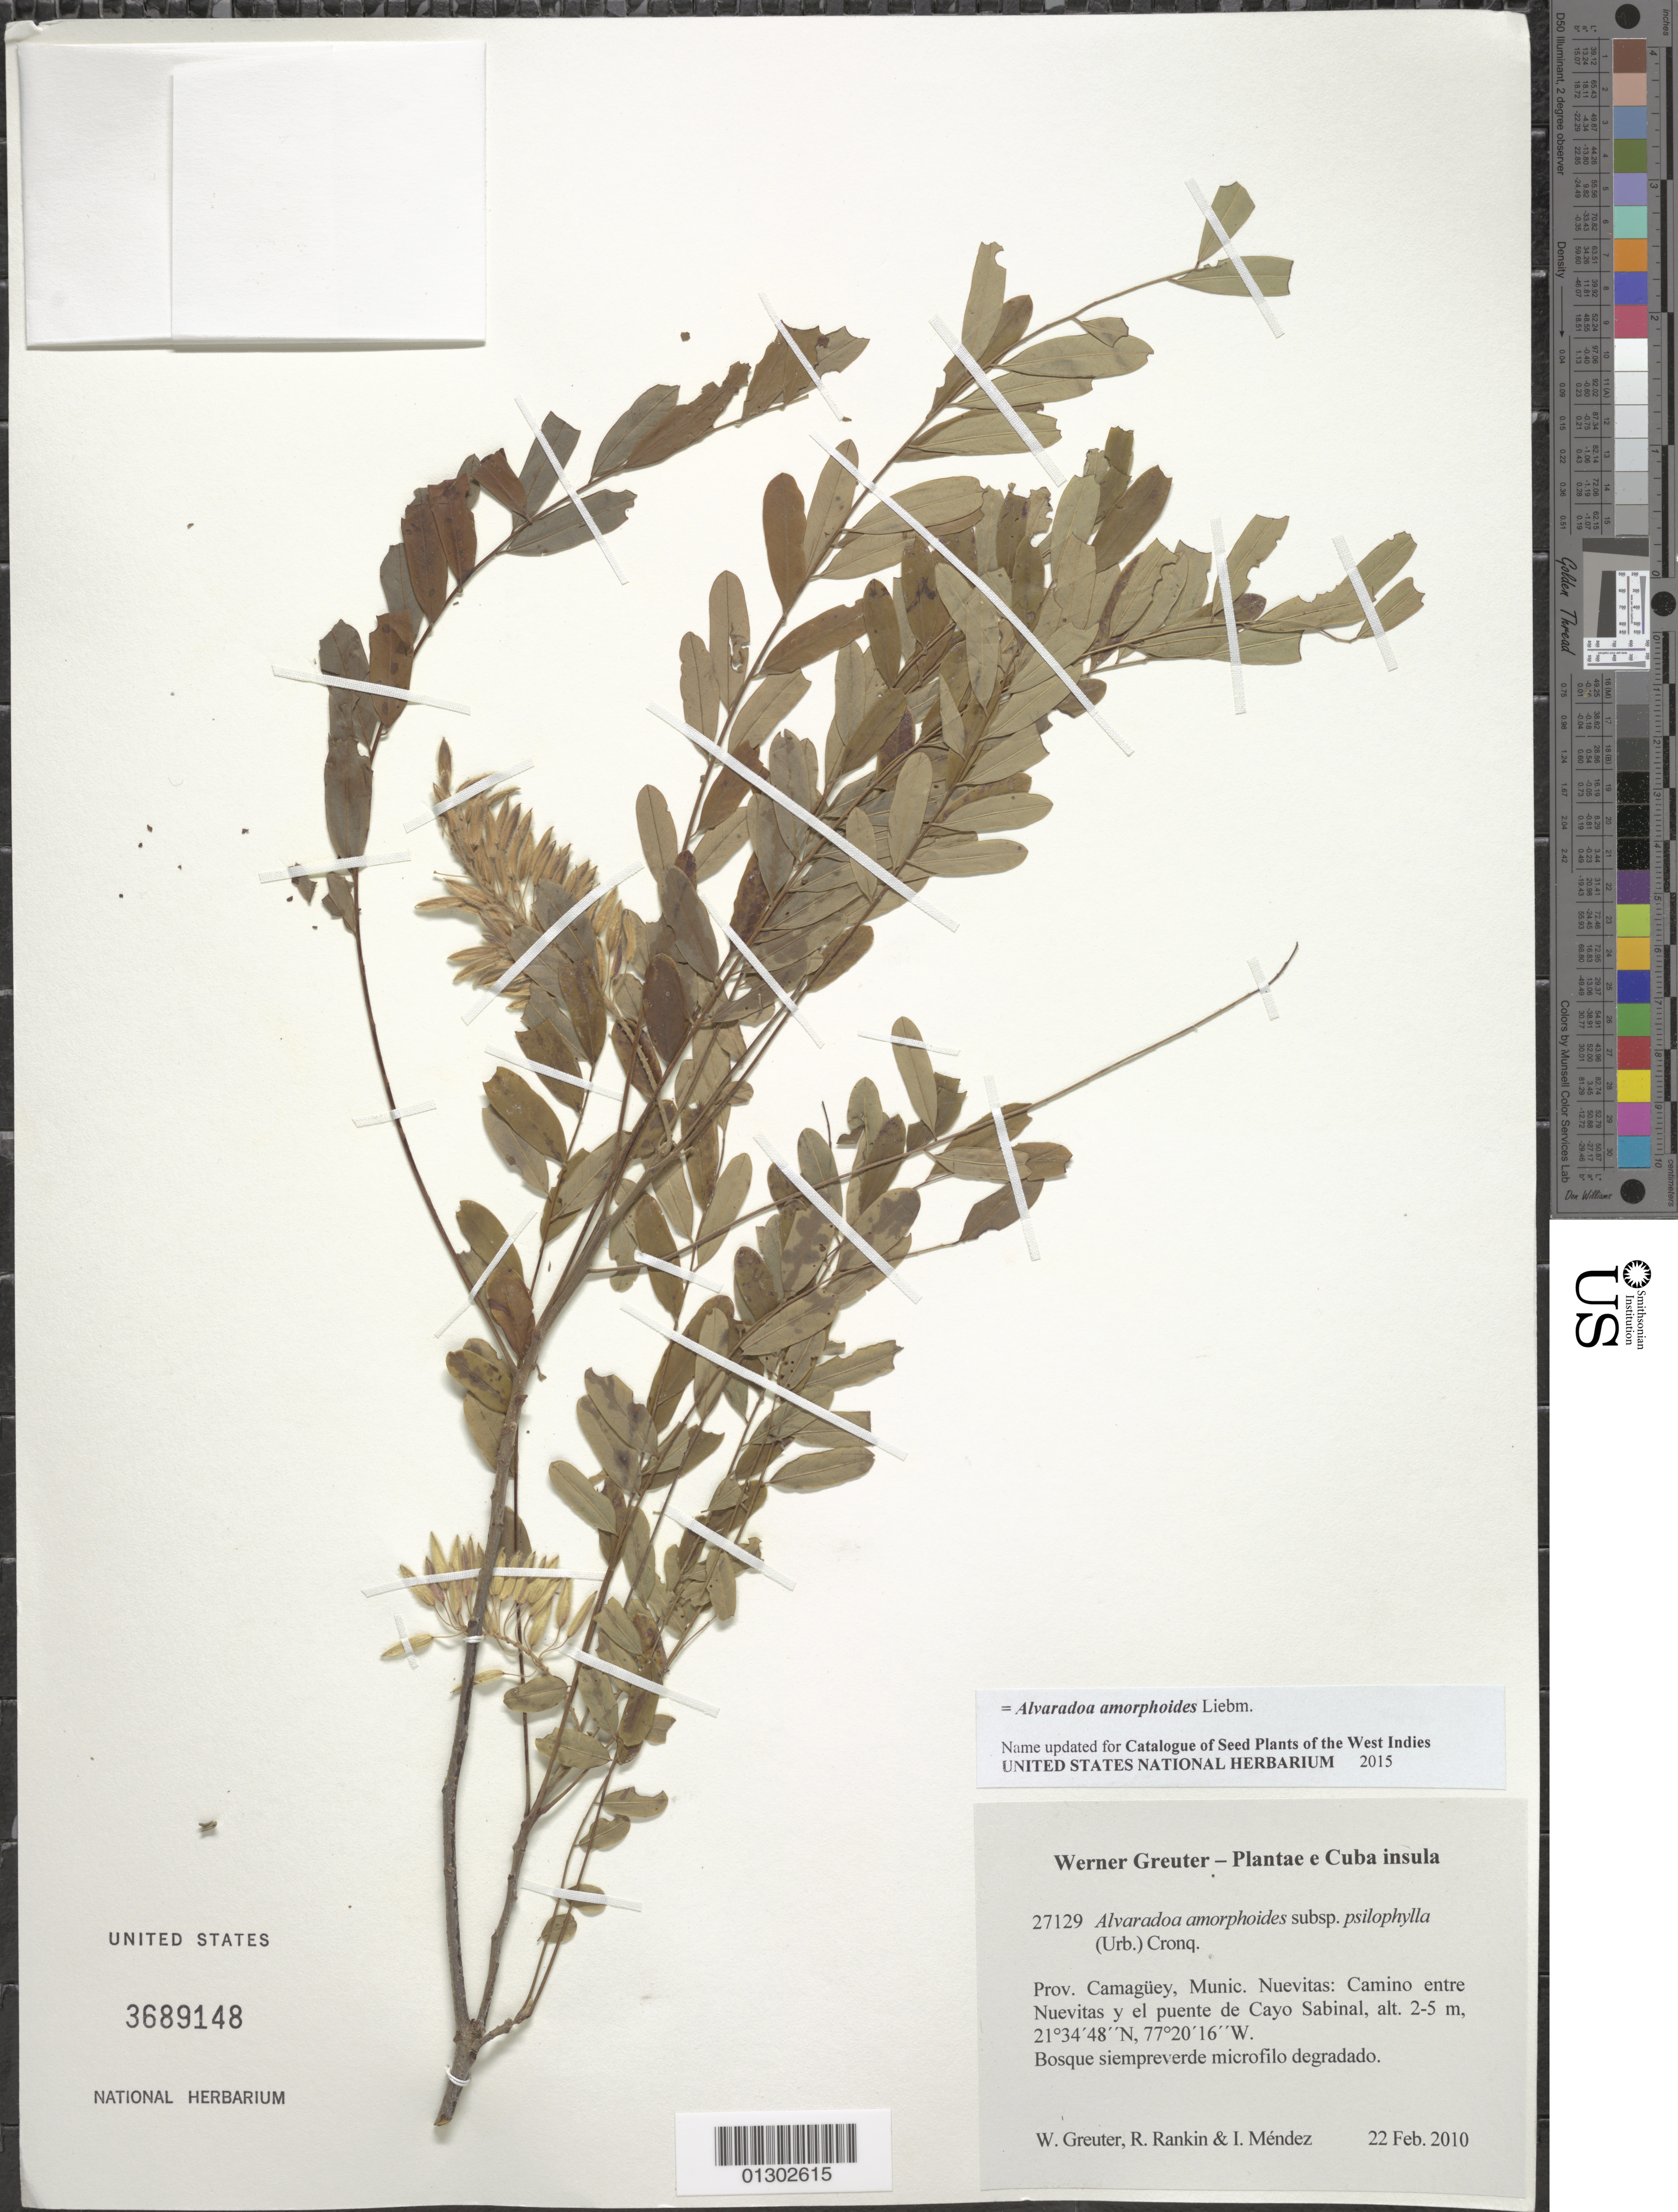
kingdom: Plantae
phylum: Tracheophyta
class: Magnoliopsida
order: Picramniales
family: Picramniaceae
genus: Alvaradoa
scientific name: Alvaradoa amorphoides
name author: Liebm.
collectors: W. R. Greuter, R. Rankin Rodriguez & I. Méndez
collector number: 27129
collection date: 2010-02-22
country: Cuba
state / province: Camagüey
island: Cuba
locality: Munic. Nuevitas: Camino entre Nuevitas y el puente de Cayo Sabinal.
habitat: Bosque siempreverde microfilo degradado.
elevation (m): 2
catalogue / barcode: US 3689148